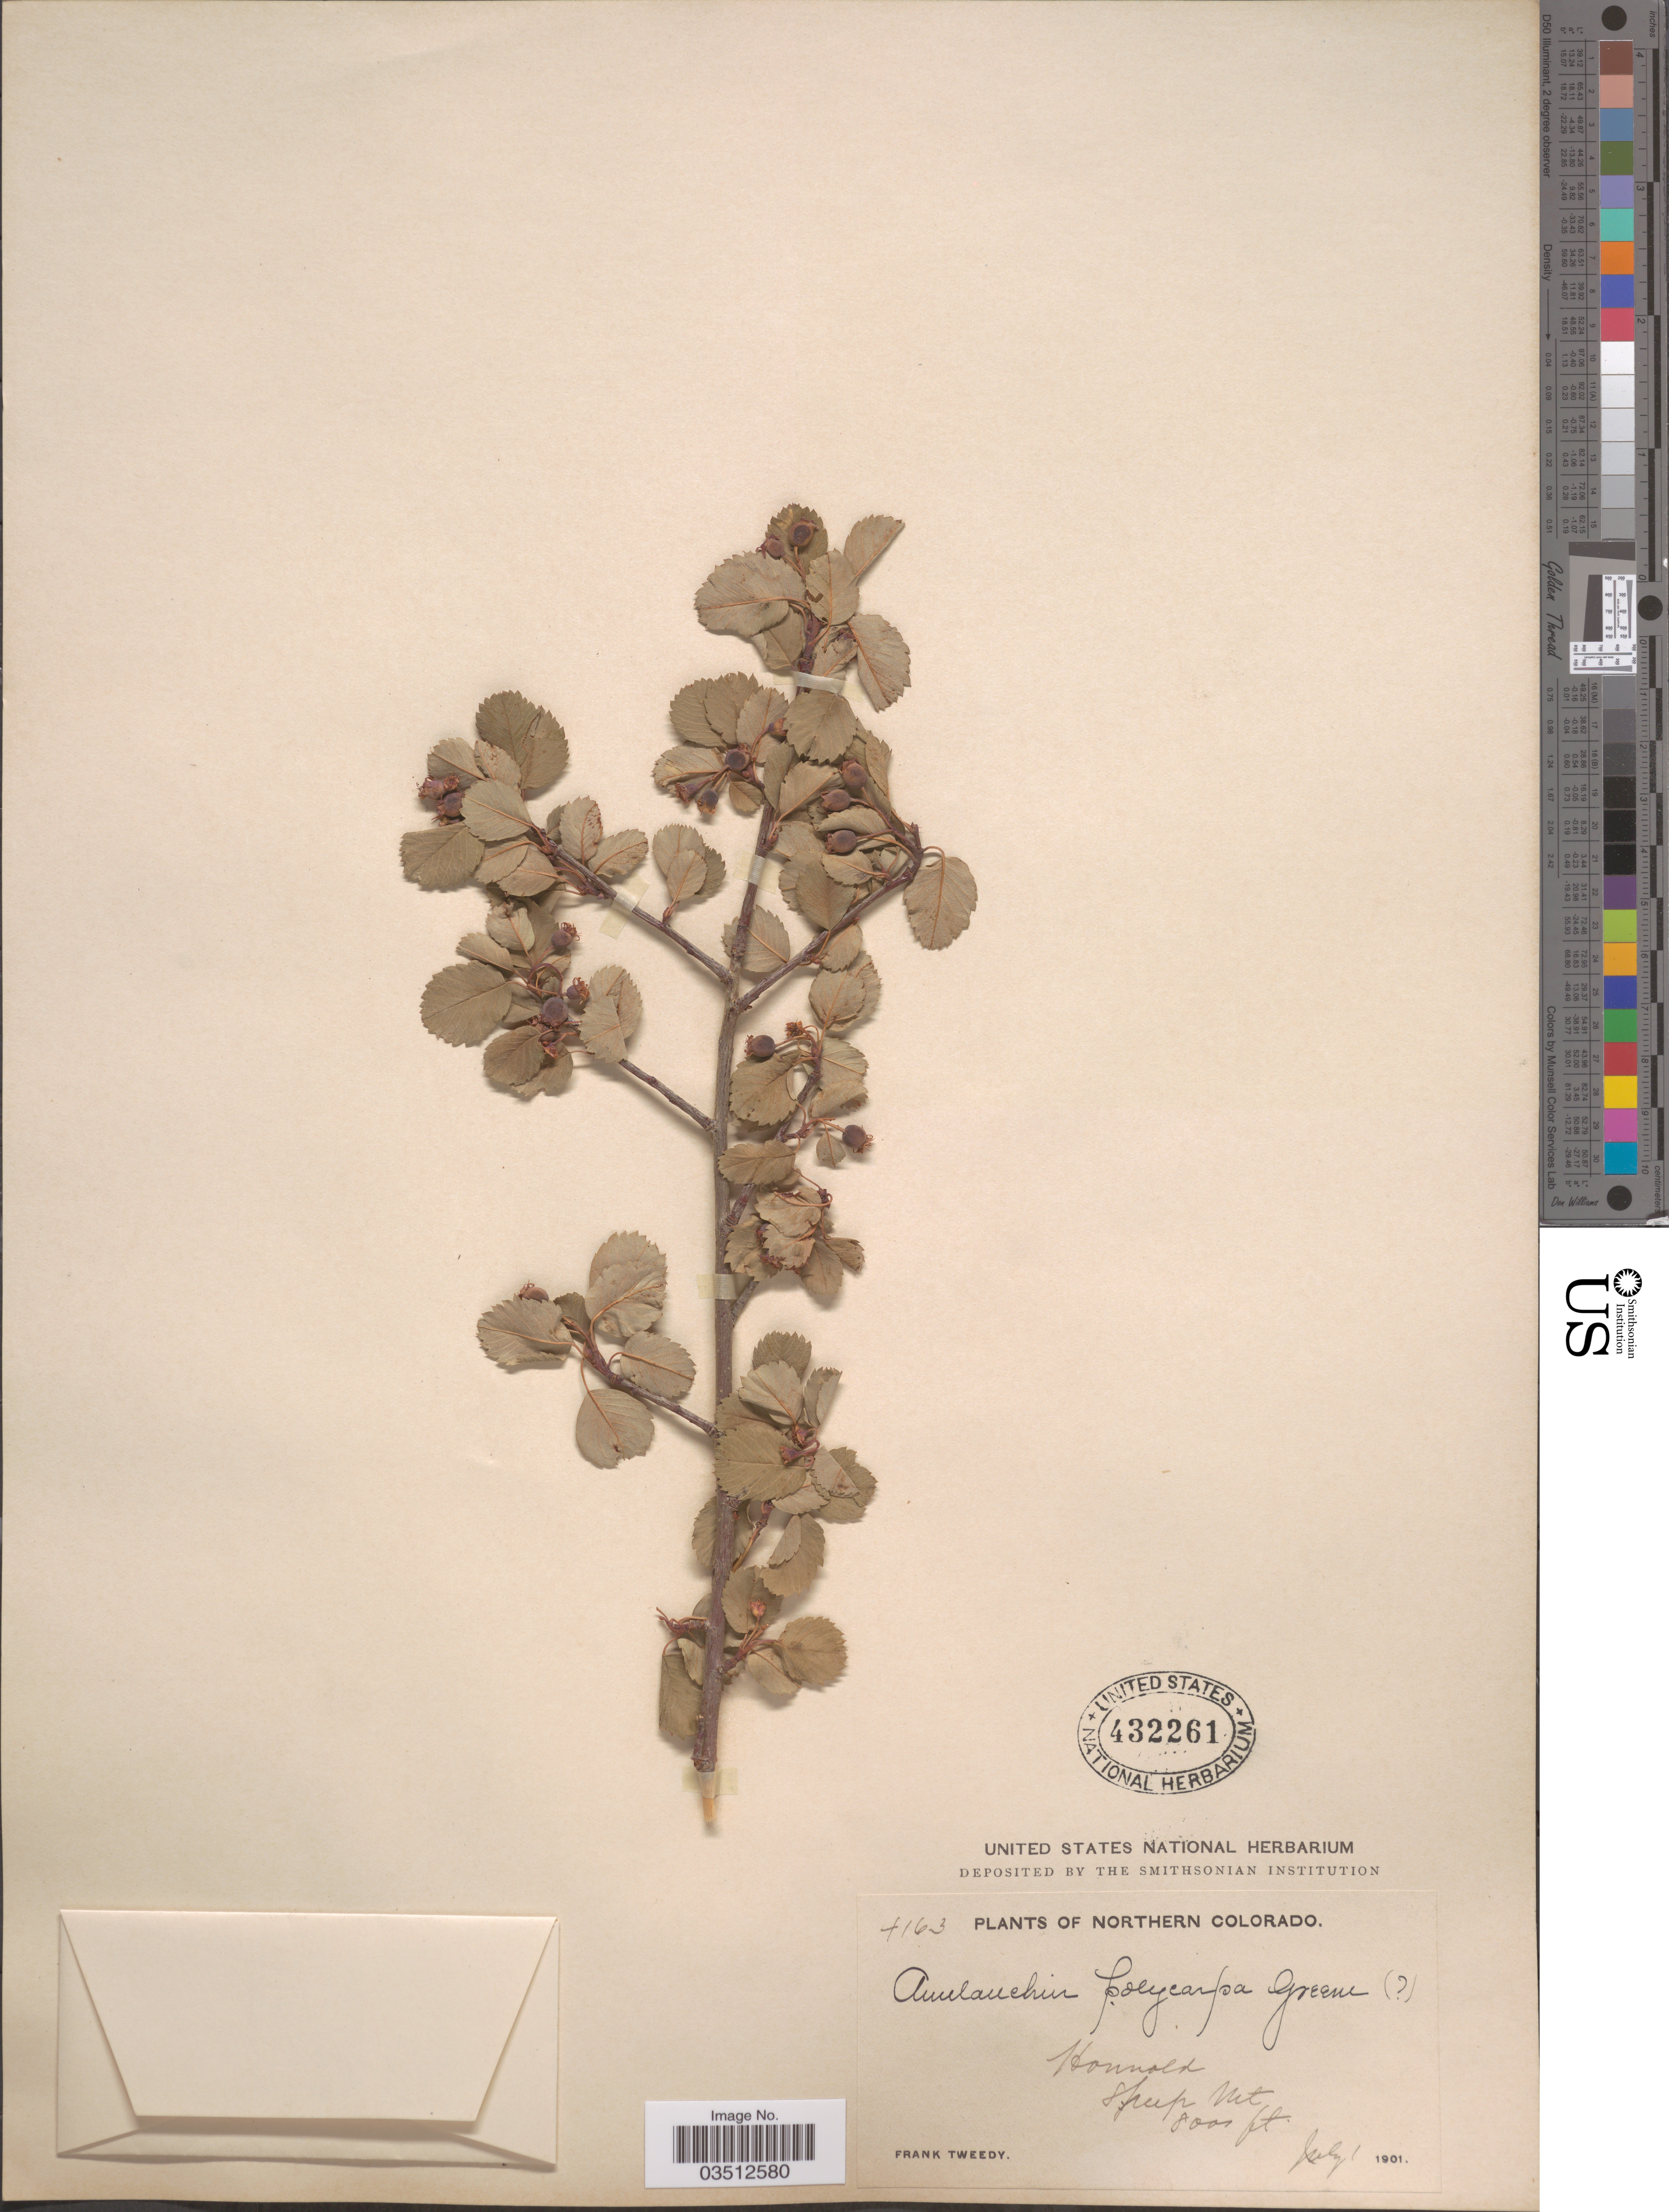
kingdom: Plantae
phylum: Tracheophyta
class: Magnoliopsida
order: Rosales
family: Rosaceae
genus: Amelanchier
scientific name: Amelanchier prunifolia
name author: Greene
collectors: F. Tweedy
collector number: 4163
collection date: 1901-07-01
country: United States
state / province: Colorado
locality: Northern Colorado. Honnold, Sheep Mt.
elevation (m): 2438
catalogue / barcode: US 432261